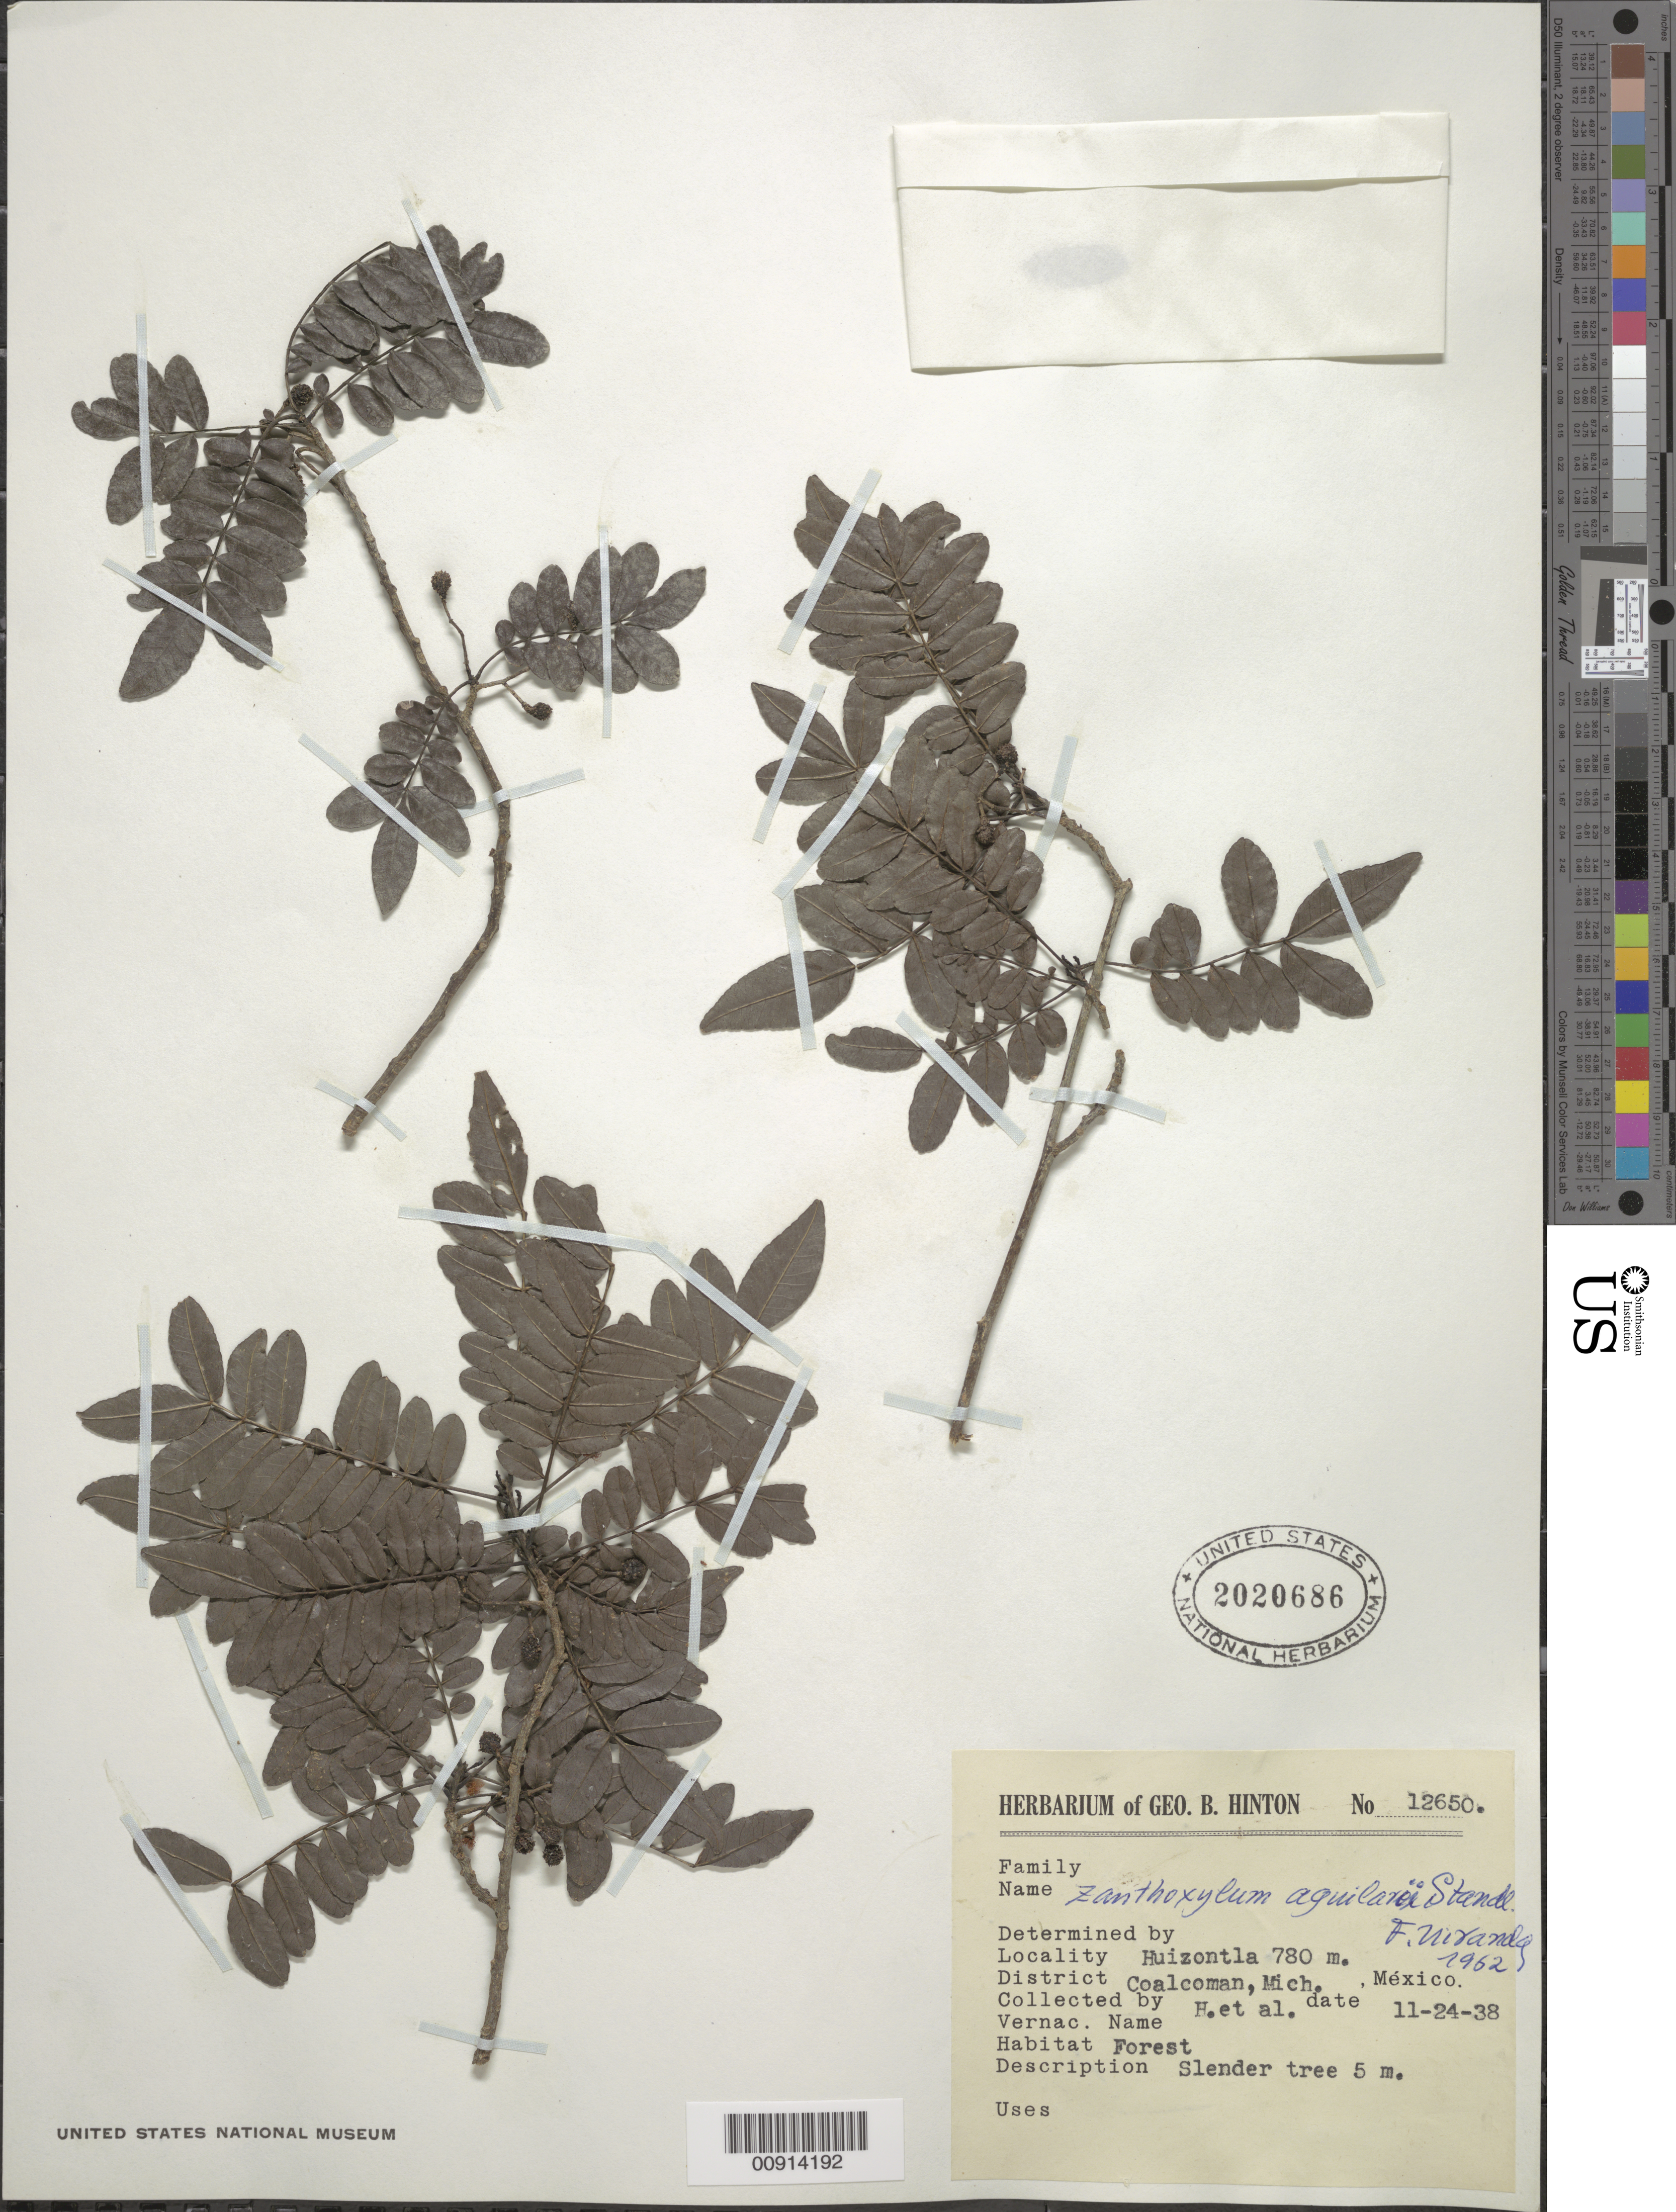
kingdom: Plantae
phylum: Tracheophyta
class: Magnoliopsida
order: Sapindales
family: Rutaceae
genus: Zanthoxylum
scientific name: Zanthoxylum aguilarii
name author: Standl. & Steyerm.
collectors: G. B. Hinton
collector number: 12650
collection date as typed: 24 Nov 1938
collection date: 1938-11-24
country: Mexico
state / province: Michoacán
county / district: Coalcomán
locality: Huizontla, District Coalcomán, Michoacán.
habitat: Forest.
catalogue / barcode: US 2020686